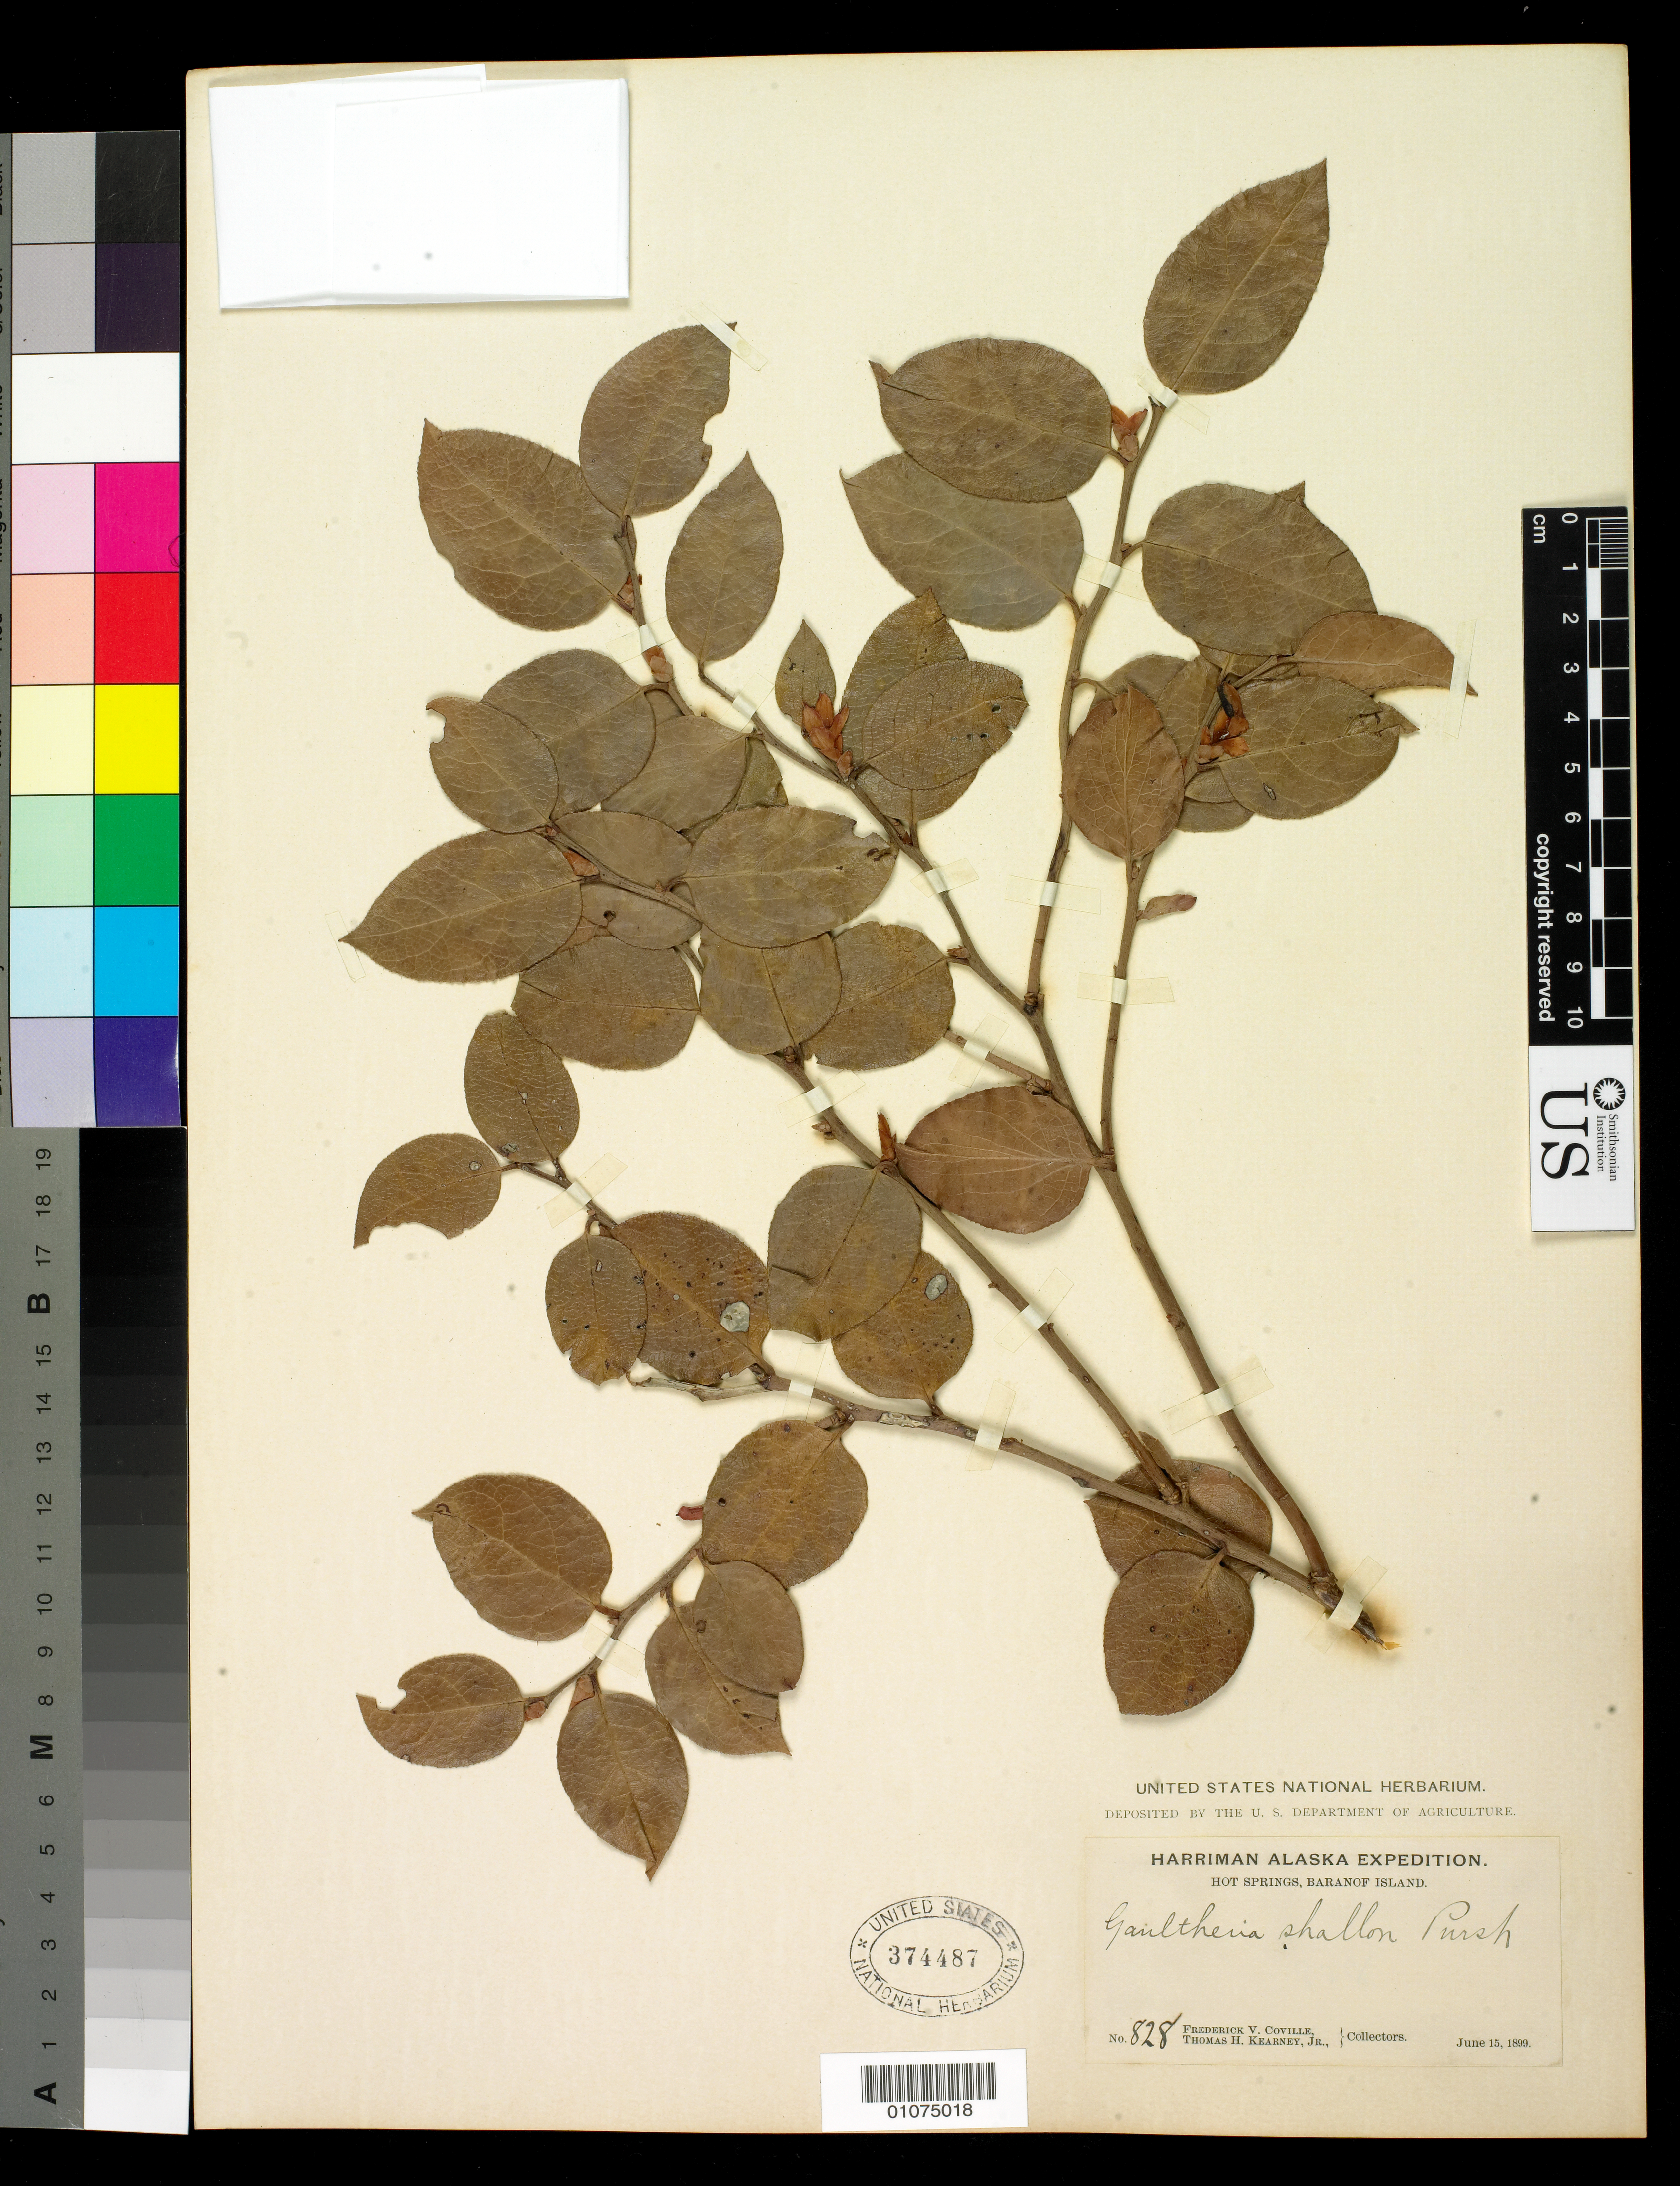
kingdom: Plantae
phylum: Tracheophyta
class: Magnoliopsida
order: Ericales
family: Ericaceae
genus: Gaultheria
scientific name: Gaultheria shallon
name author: Pursh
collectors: F. V. Coville & T. H. Kearney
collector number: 828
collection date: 1899-06-15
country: United States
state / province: Alaska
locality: Hot Springs, Baranof Island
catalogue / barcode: US 374487